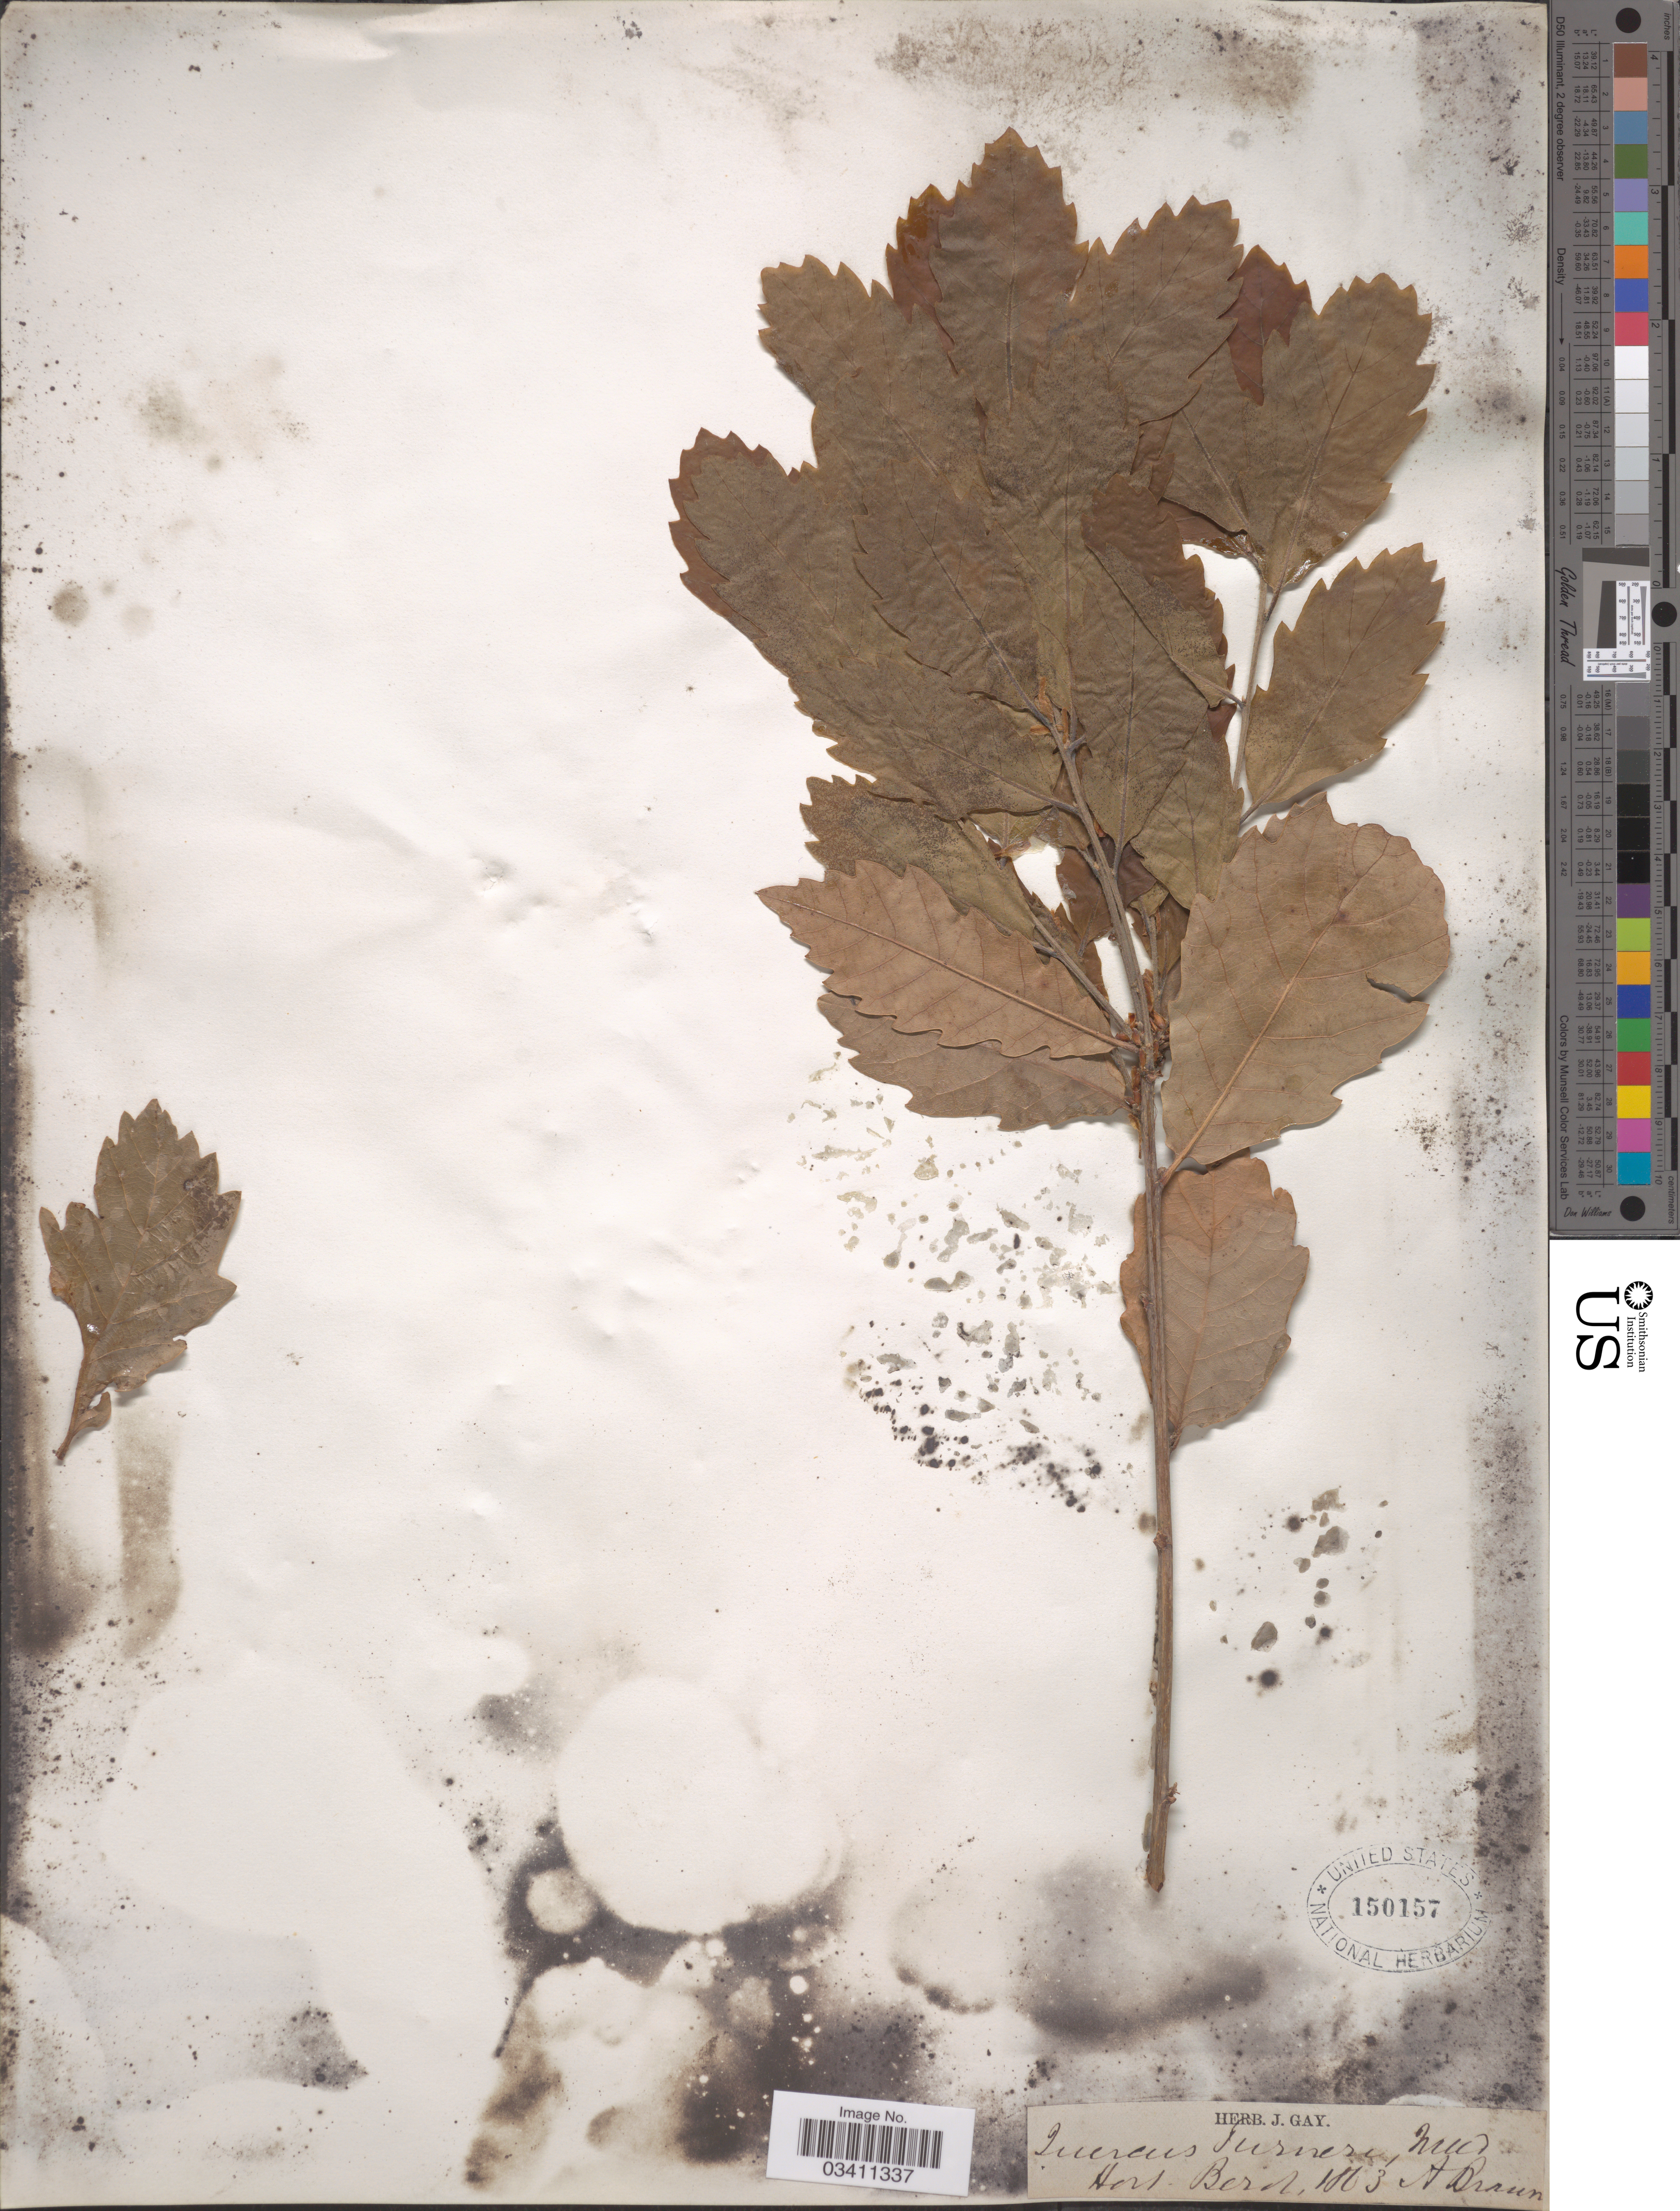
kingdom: Plantae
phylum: Tracheophyta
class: Magnoliopsida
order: Fagales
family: Fagaceae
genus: Quercus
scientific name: Quercus x turneri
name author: A. DC.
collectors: A. Braun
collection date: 1863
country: Germany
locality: Hort. Berol.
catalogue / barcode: US 150157